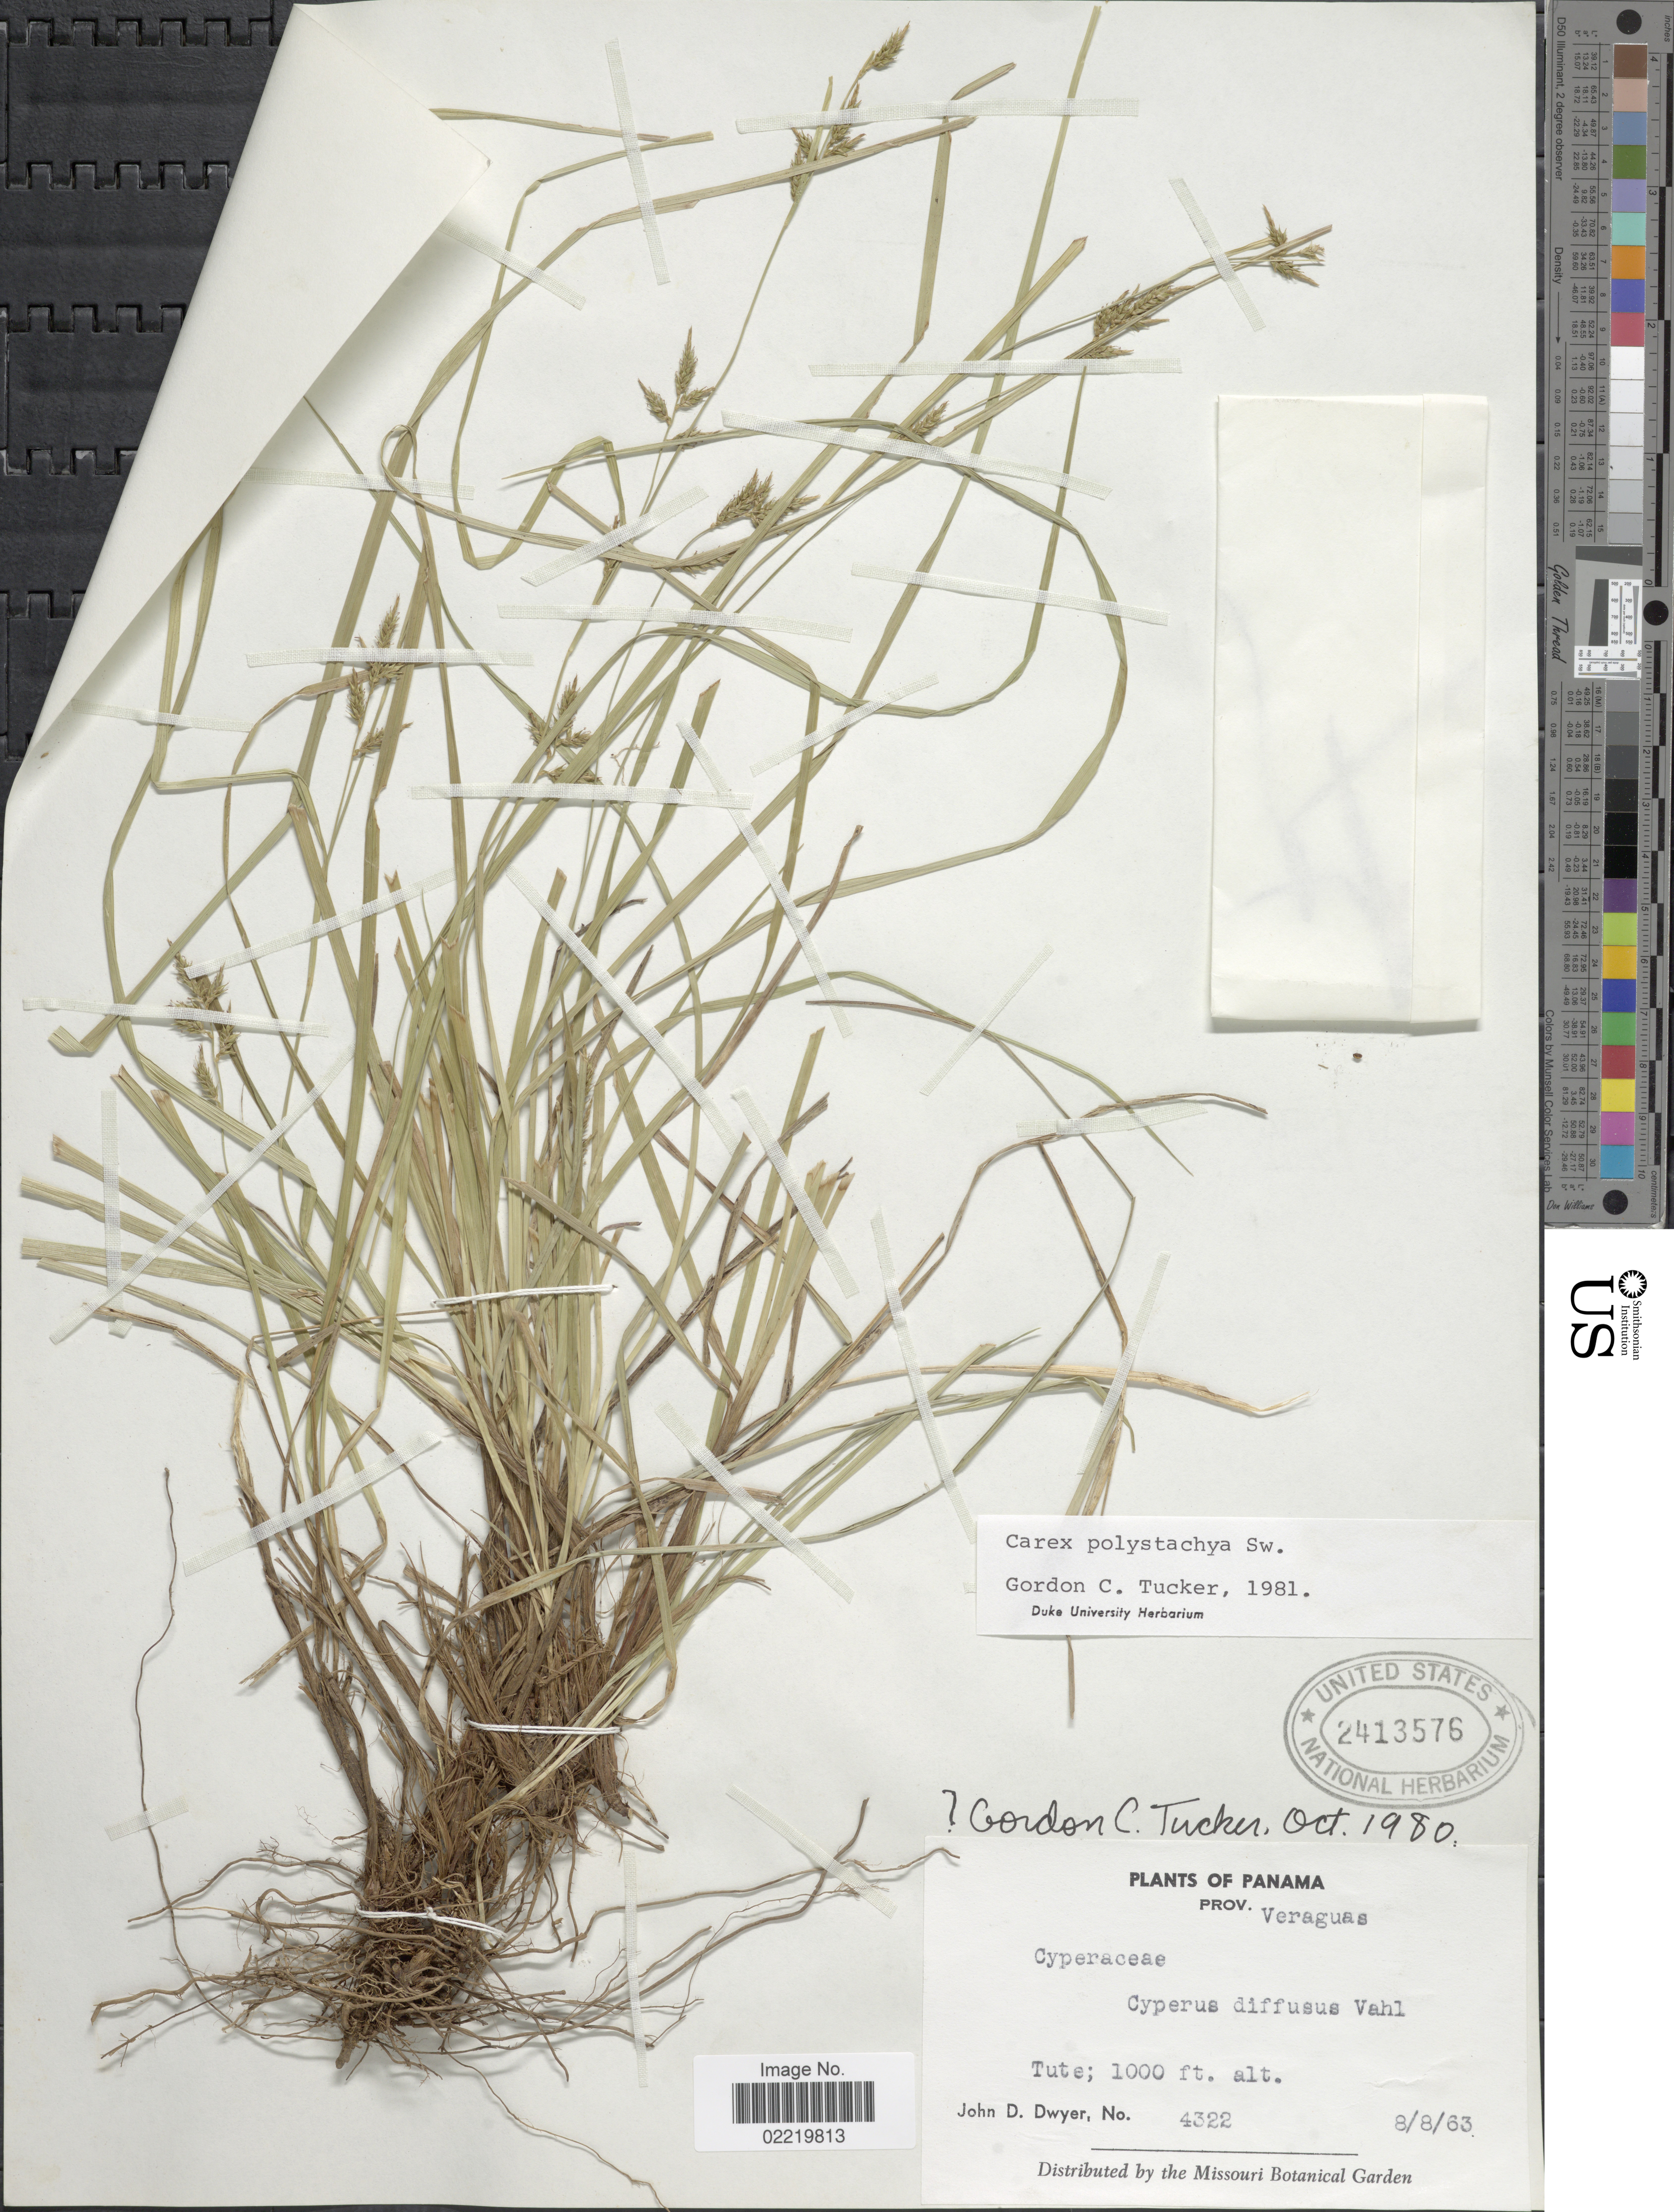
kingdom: Plantae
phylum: Tracheophyta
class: Liliopsida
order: Poales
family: Cyperaceae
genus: Cyperus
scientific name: Cyperus polystachyos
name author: Rottb.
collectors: J. D. Dwyer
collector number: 4322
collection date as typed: Transcribed d/m/y: 8/8/63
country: Panama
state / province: Veraguas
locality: Tute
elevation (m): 305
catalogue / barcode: US 2413576